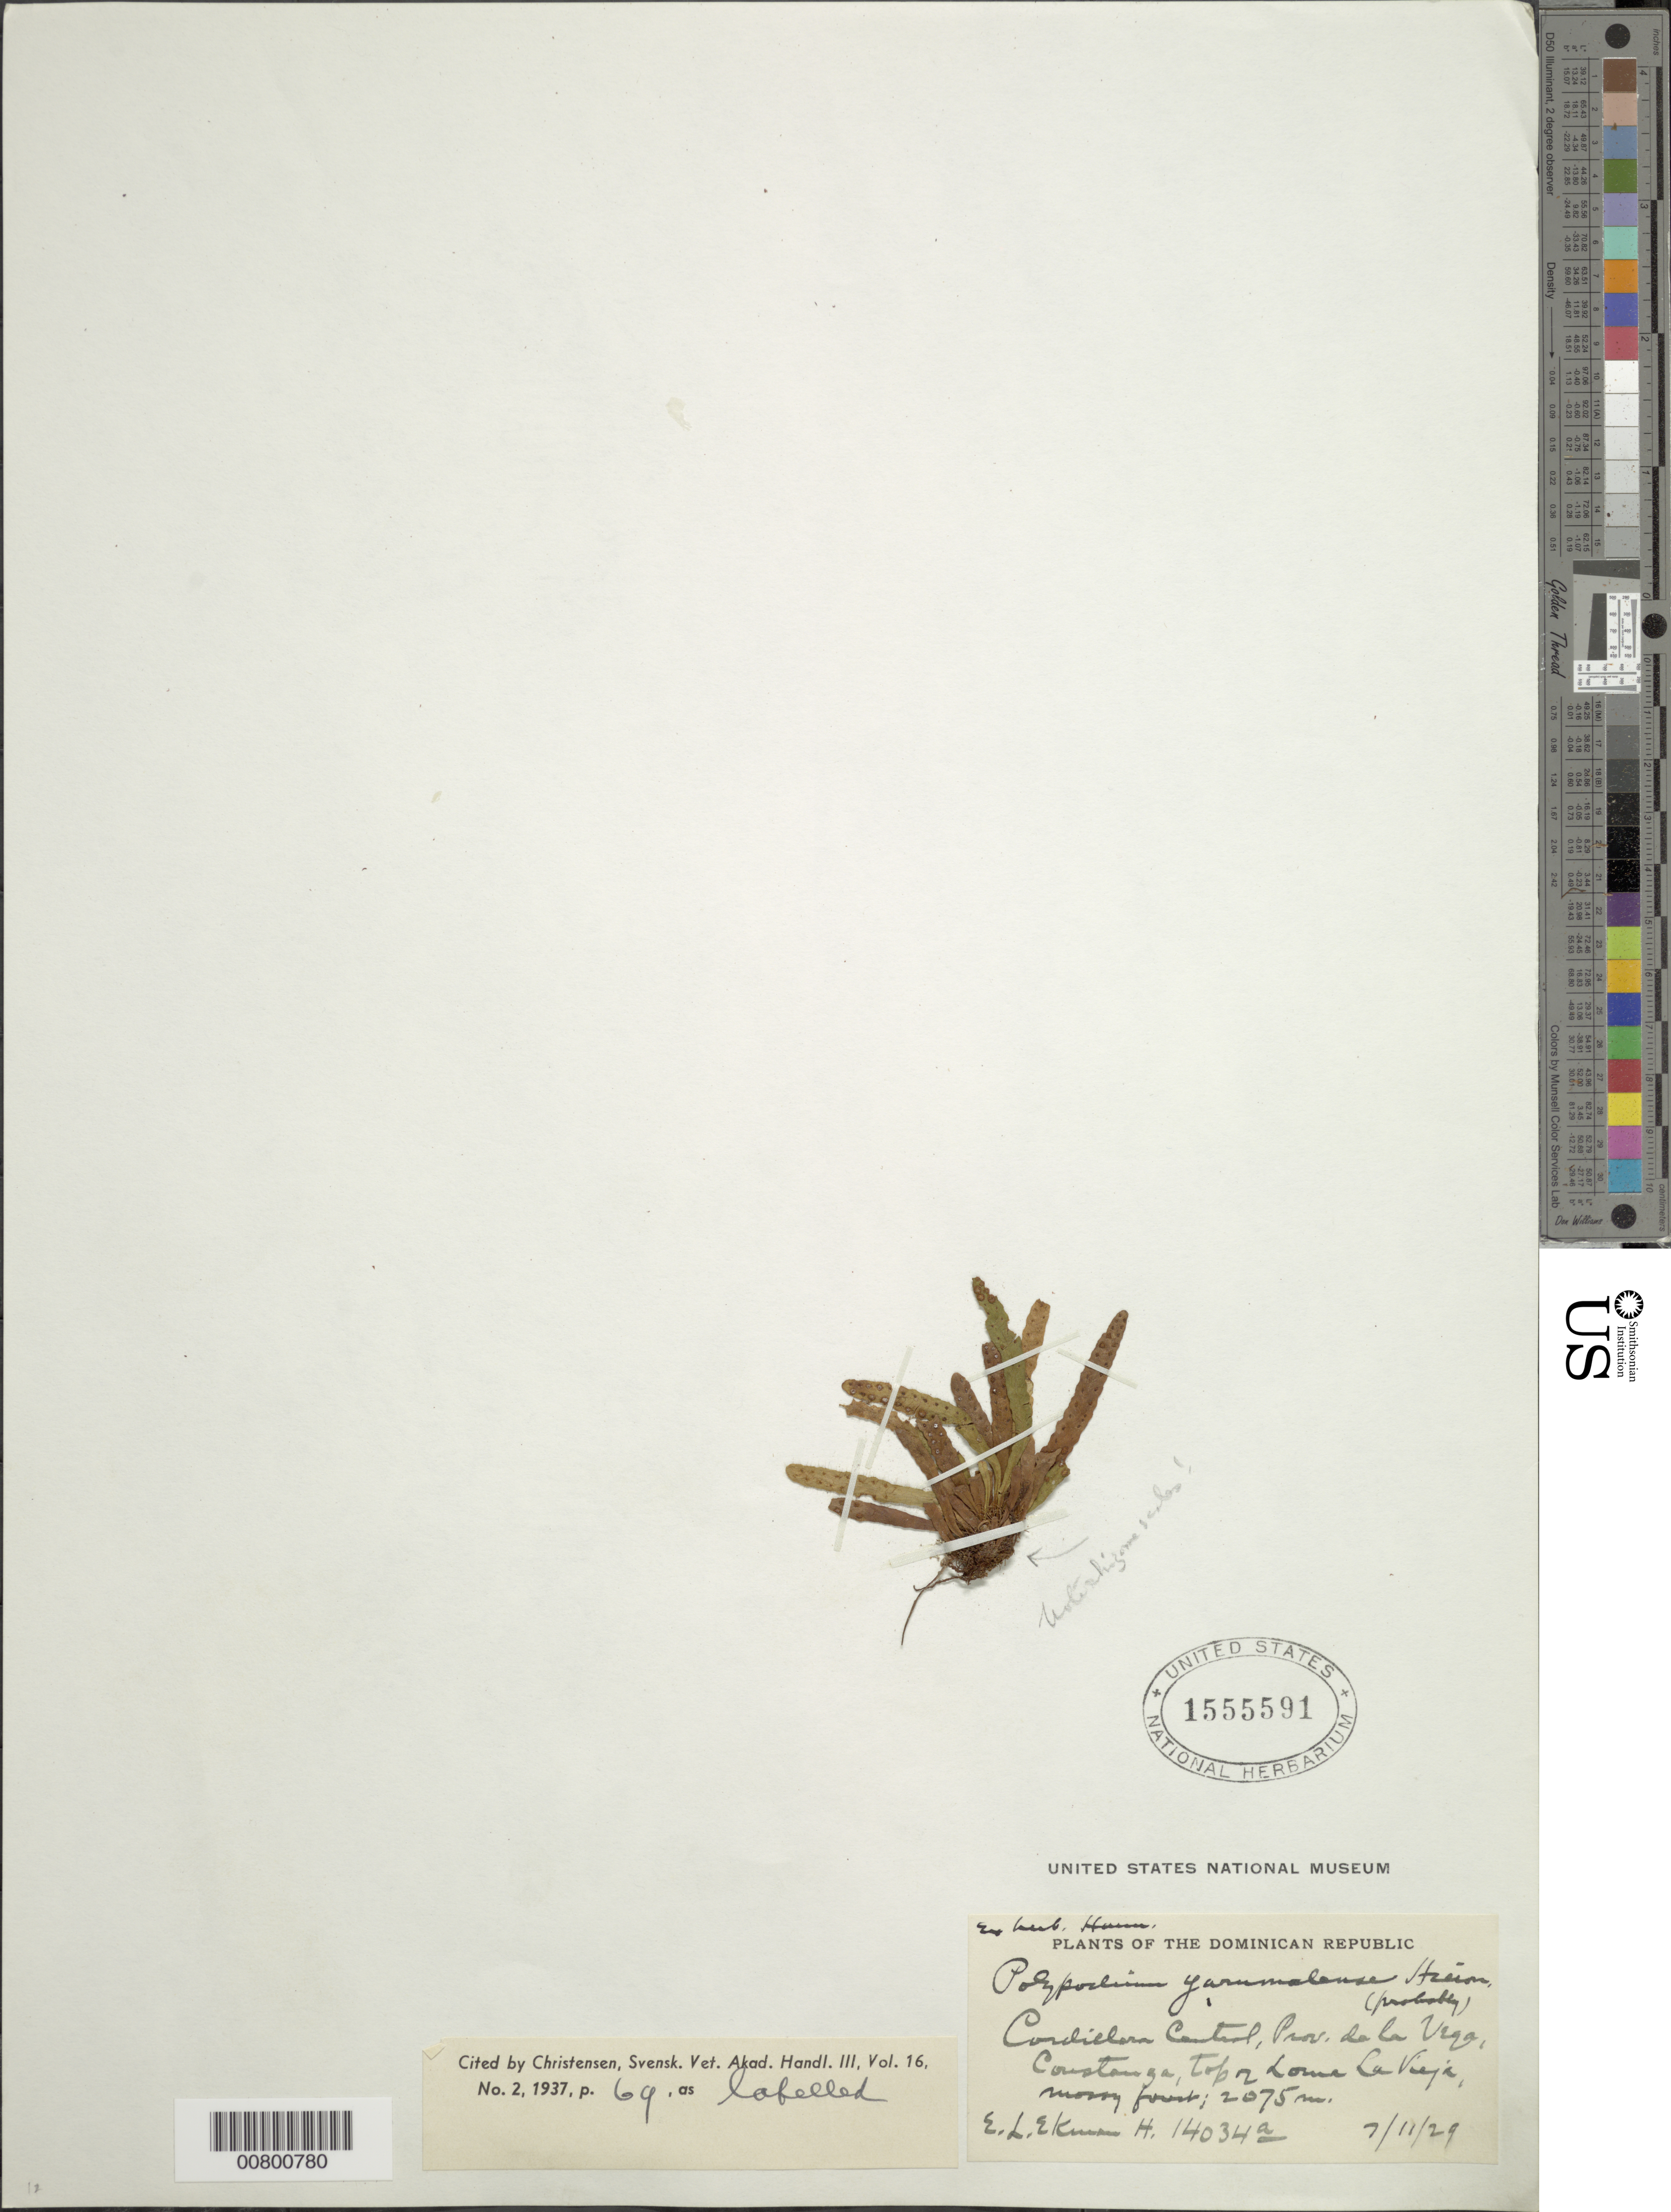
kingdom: Plantae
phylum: Tracheophyta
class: Polypodiopsida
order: Polypodiales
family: Polypodiaceae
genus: Enterosora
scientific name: Enterosora parietina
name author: (Klotzsch) L.E. Bishop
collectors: E. L. Ekman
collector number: H 14034a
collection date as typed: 07 Nov 1929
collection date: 1929-11-07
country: Dominican Republic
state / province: La Vega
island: Hispaniola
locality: Cordillera Central, Constanza, top of Loma la Vieja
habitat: Mossy forest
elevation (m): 2075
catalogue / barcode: US 1555591